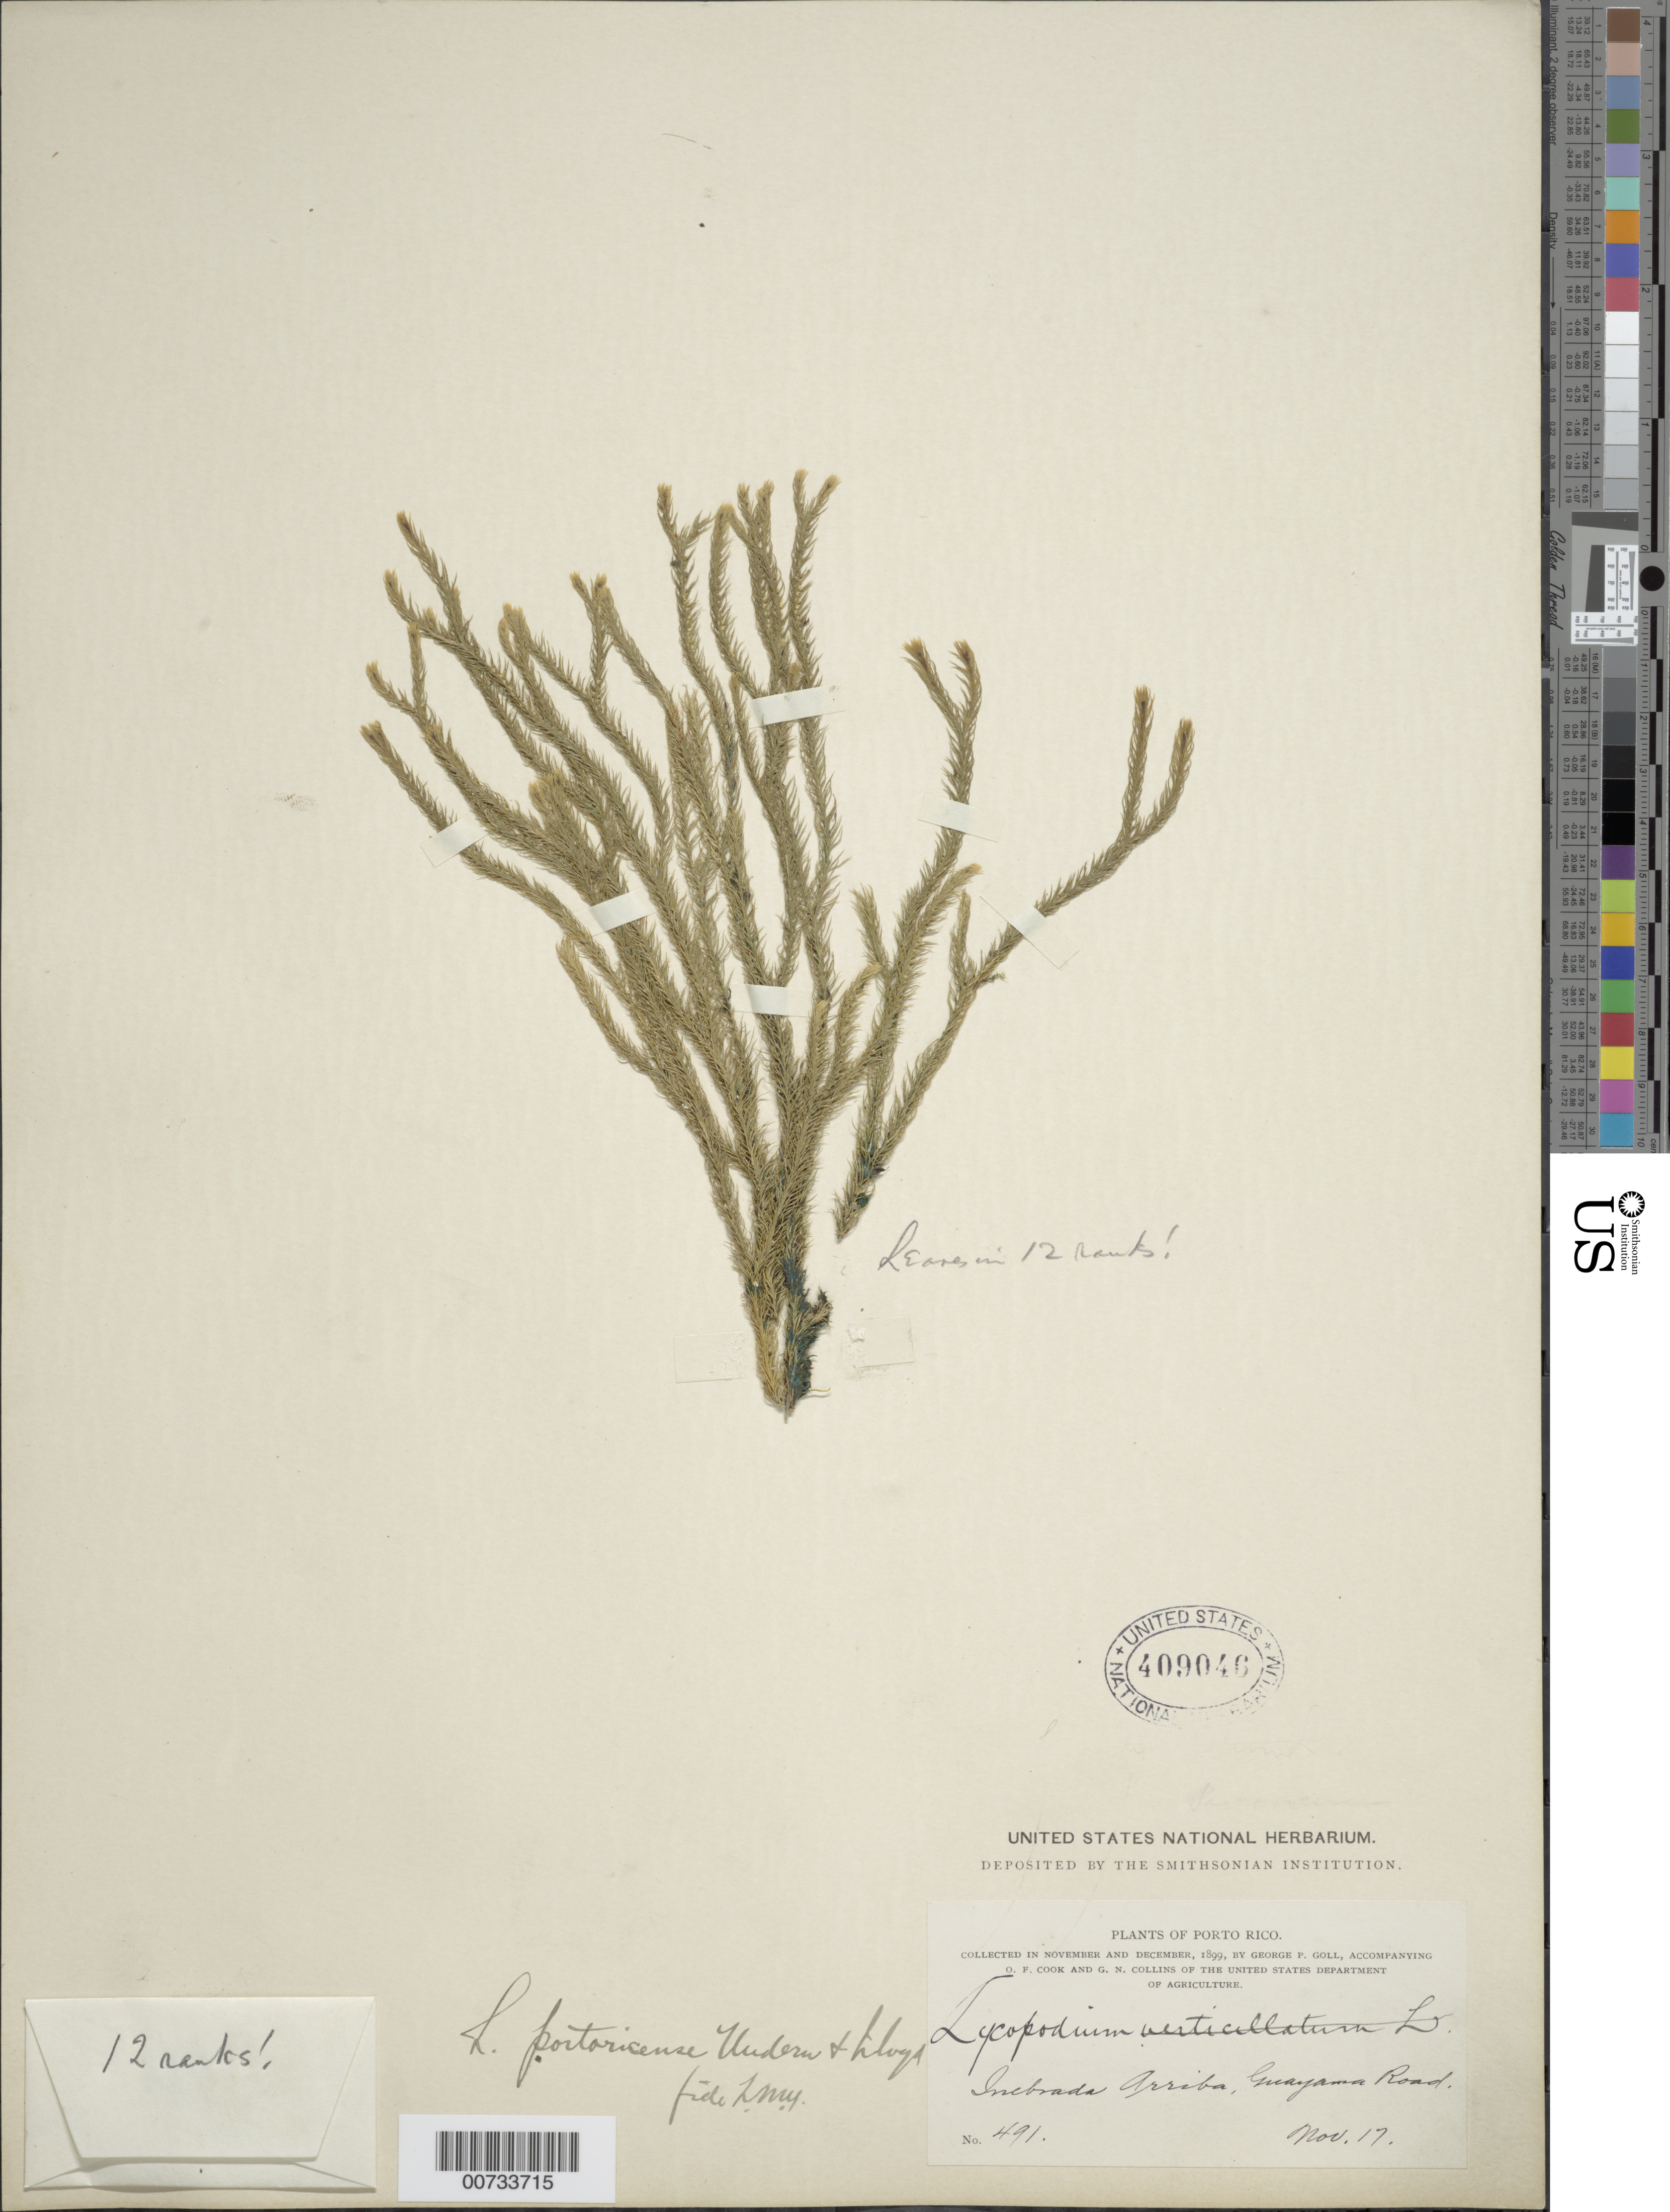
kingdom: Plantae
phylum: Tracheophyta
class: Lycopodiopsida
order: Lycopodiales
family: Lycopodiaceae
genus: Phlegmariurus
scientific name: Phlegmariurus filiformis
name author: (Sw.) W.H. Wagner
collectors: G. Goll, O. F. Cook & G. N. Collins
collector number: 491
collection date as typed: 17 Nov 1899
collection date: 1899-11-17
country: Puerto Rico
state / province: Guayama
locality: Quebrada Arriba, Guayama Road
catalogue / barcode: US 409046